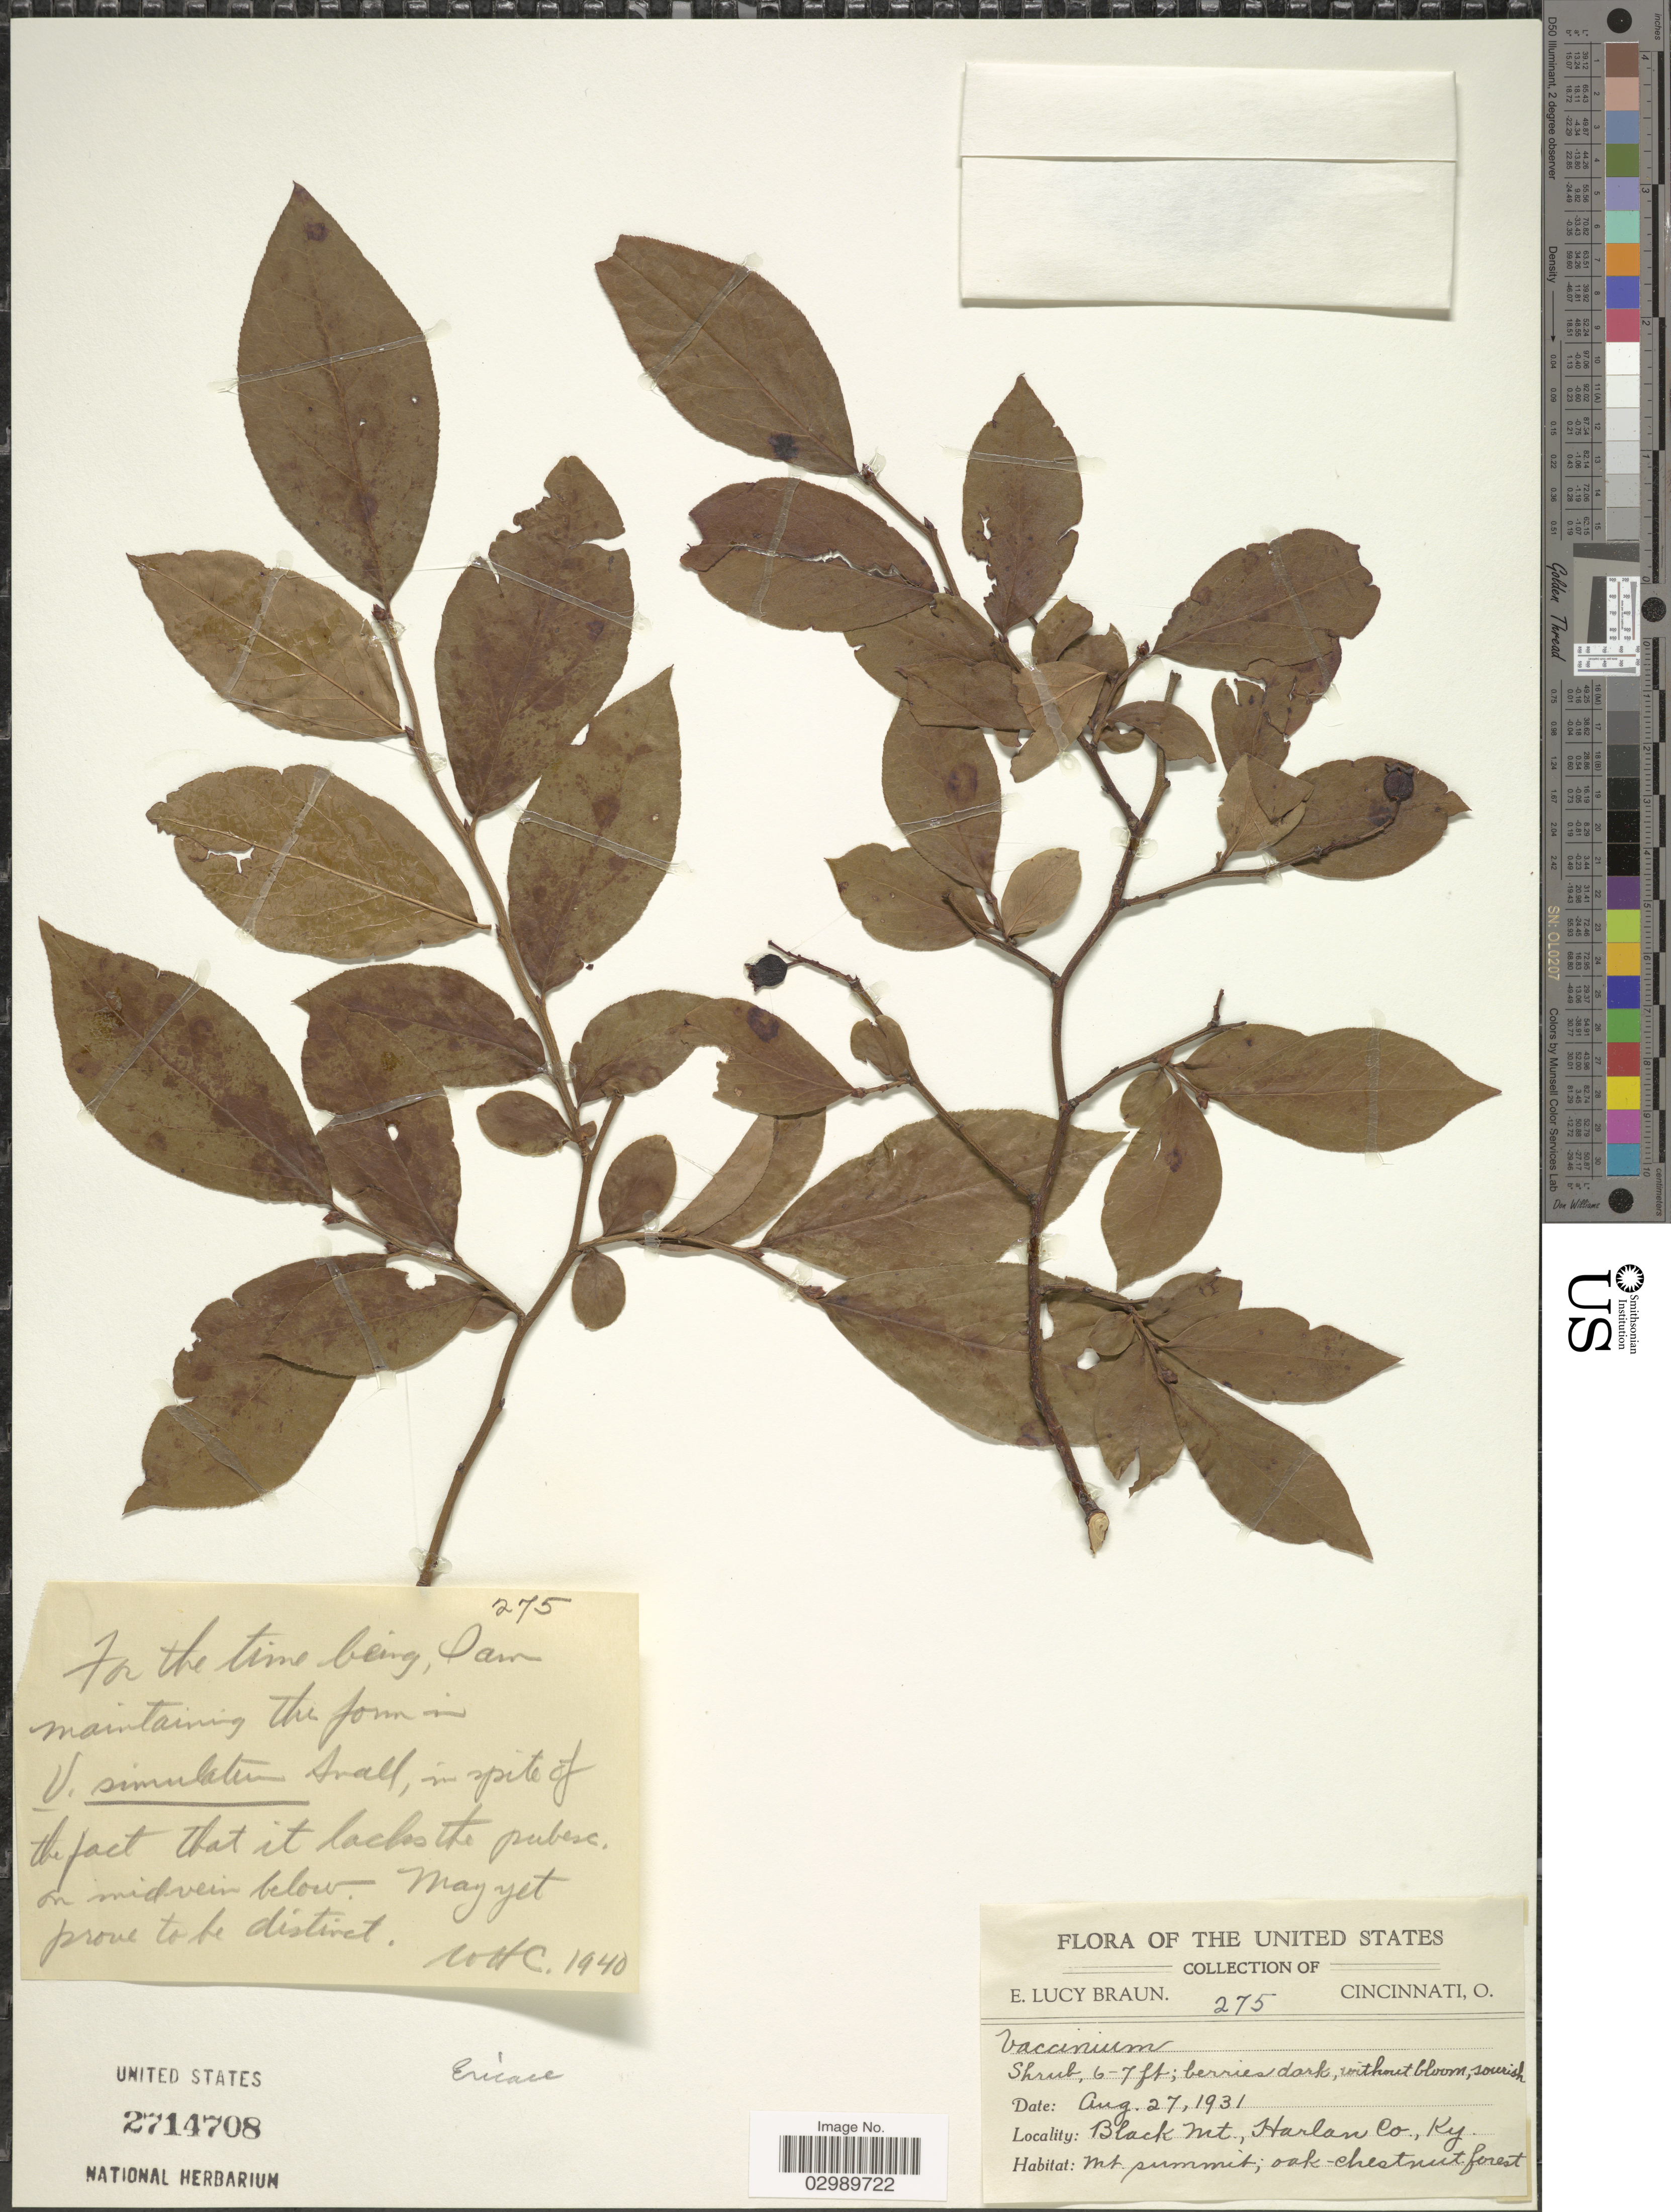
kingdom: Plantae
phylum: Tracheophyta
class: Magnoliopsida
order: Ericales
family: Ericaceae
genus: Vaccinium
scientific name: Vaccinium simulatum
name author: Small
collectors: E. L. Braun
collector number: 275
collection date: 1931-08-27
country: United States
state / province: Kentucky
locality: Black Mt., Harlan Co., Ky.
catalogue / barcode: US 2714708